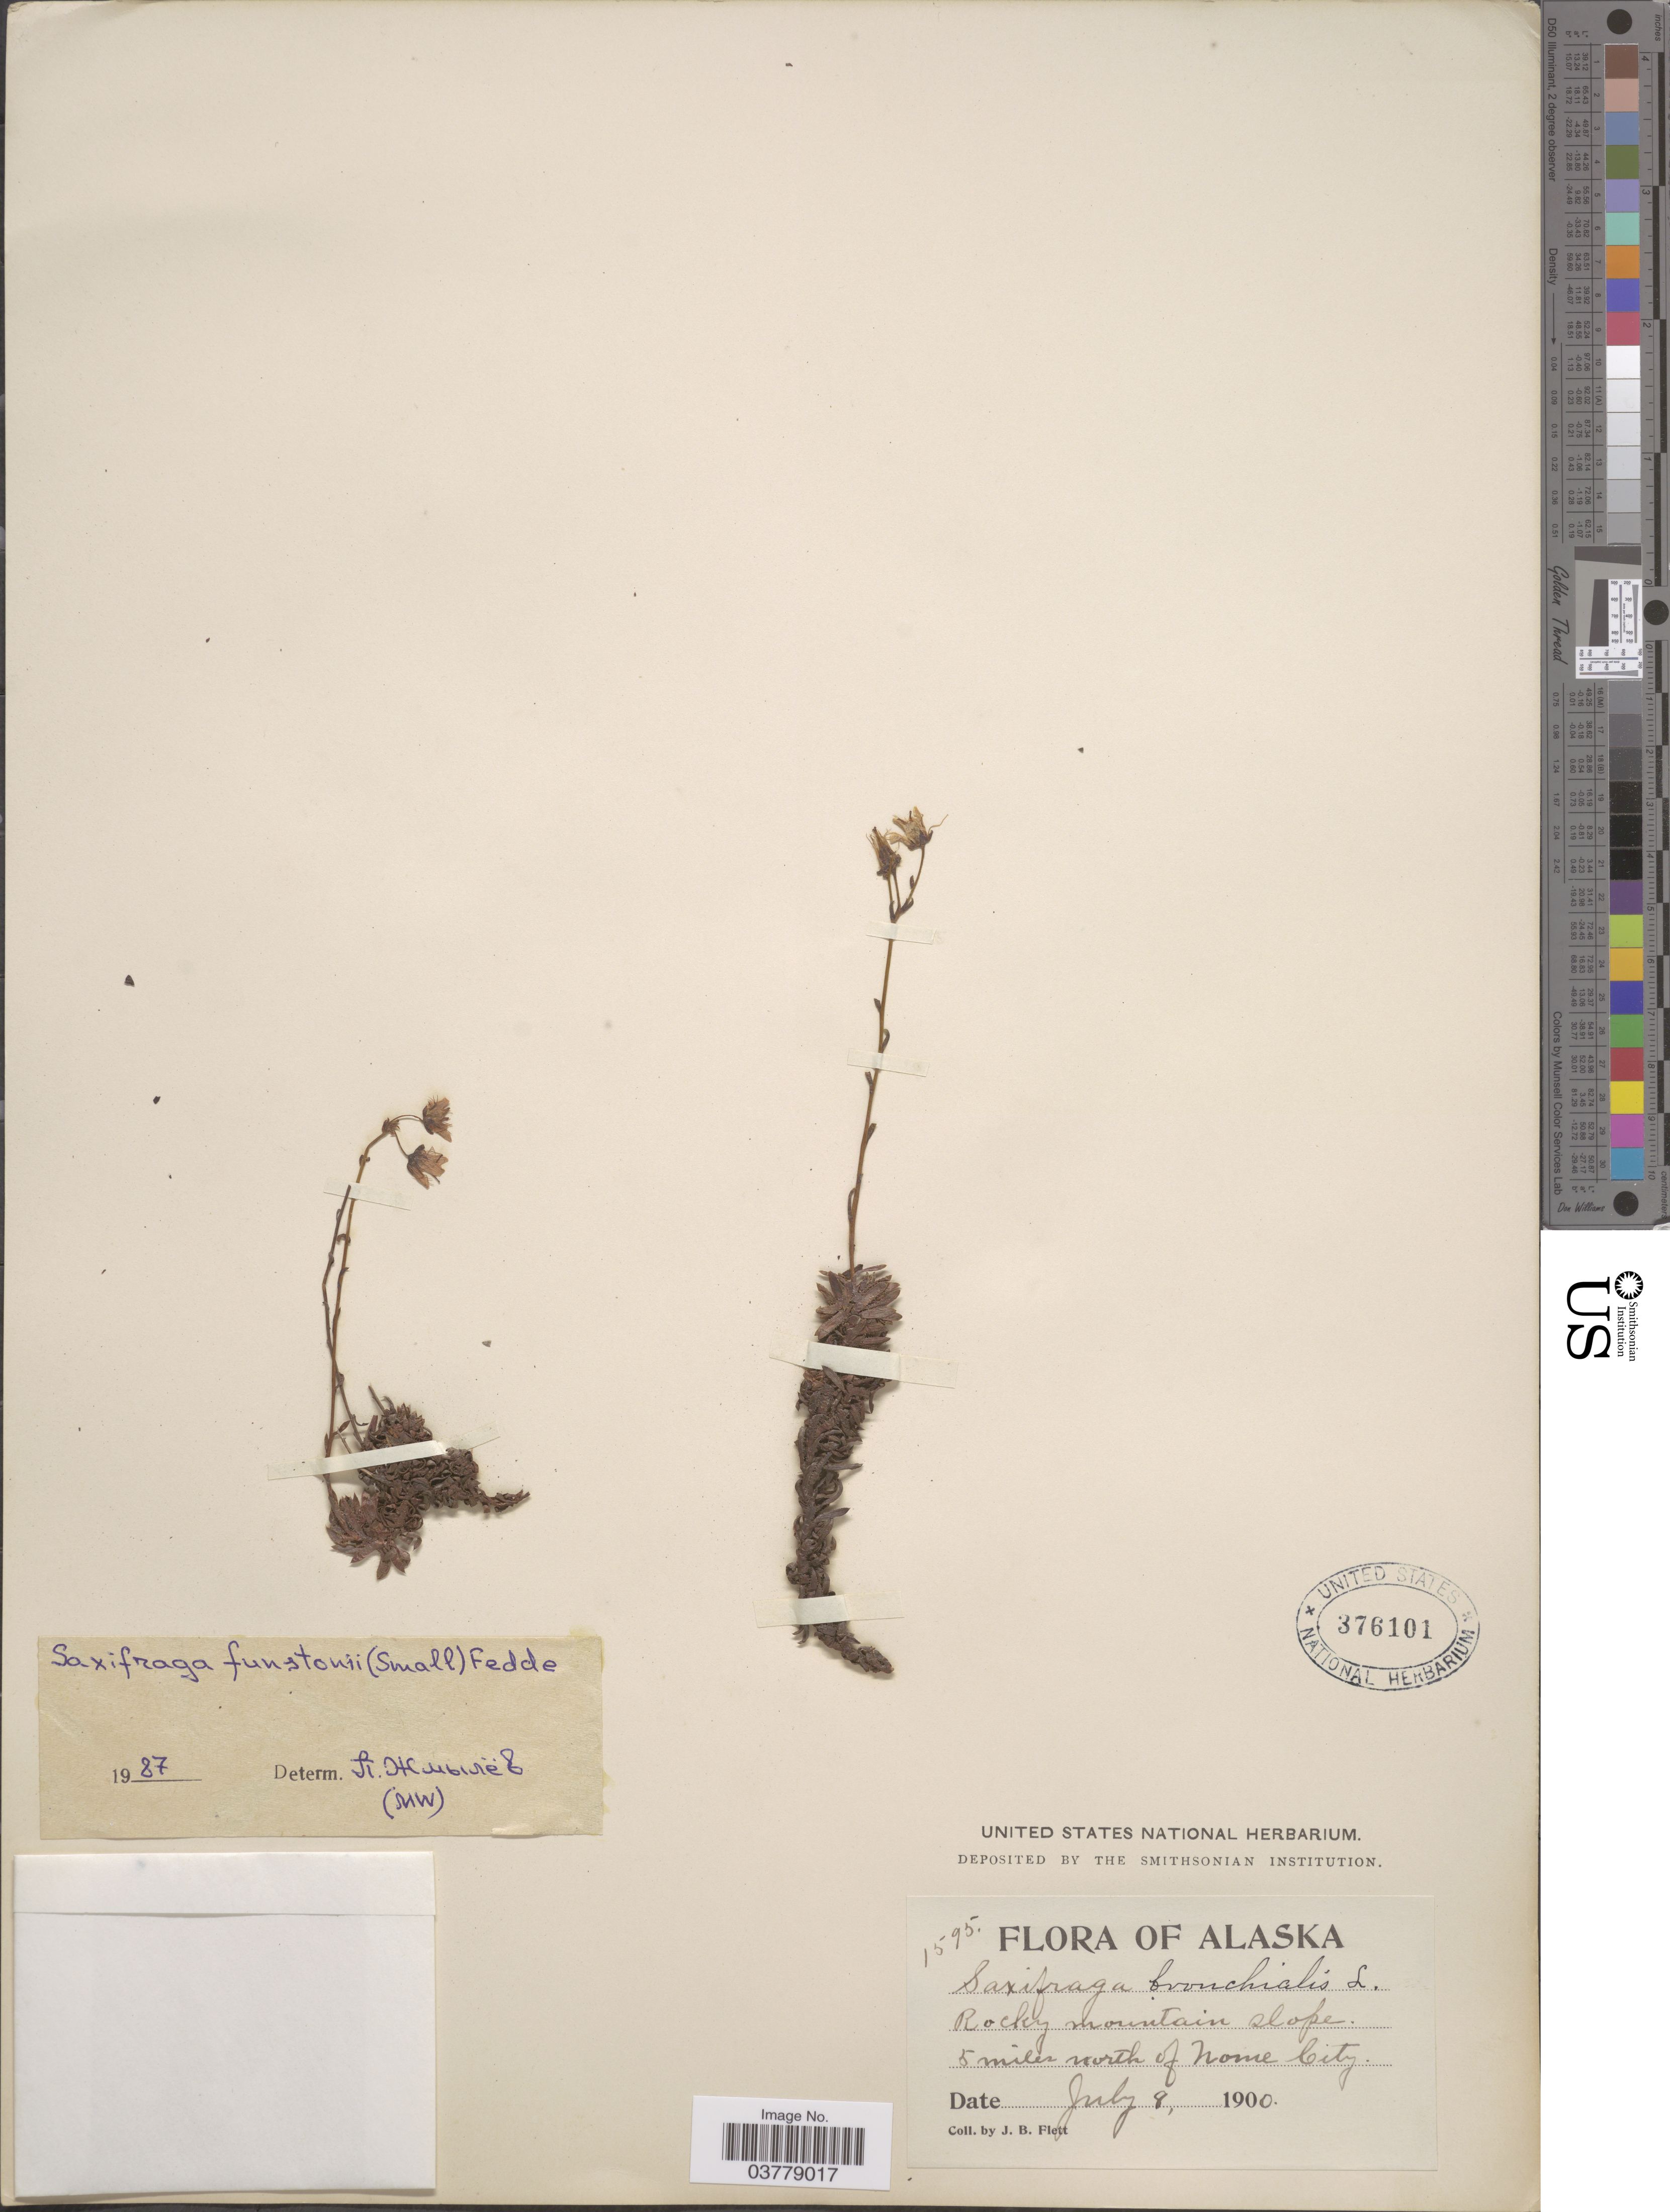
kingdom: Plantae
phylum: Tracheophyta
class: Magnoliopsida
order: Saxifragales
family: Saxifragaceae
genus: Saxifraga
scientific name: Saxifraga bronchialis subsp. funstonii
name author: (Small) Hultén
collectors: J. Flett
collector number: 1595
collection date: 1900-07-08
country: United States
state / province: Alaska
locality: Rocky mountain slope. 5 miles north of Nome City.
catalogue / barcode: US 376101